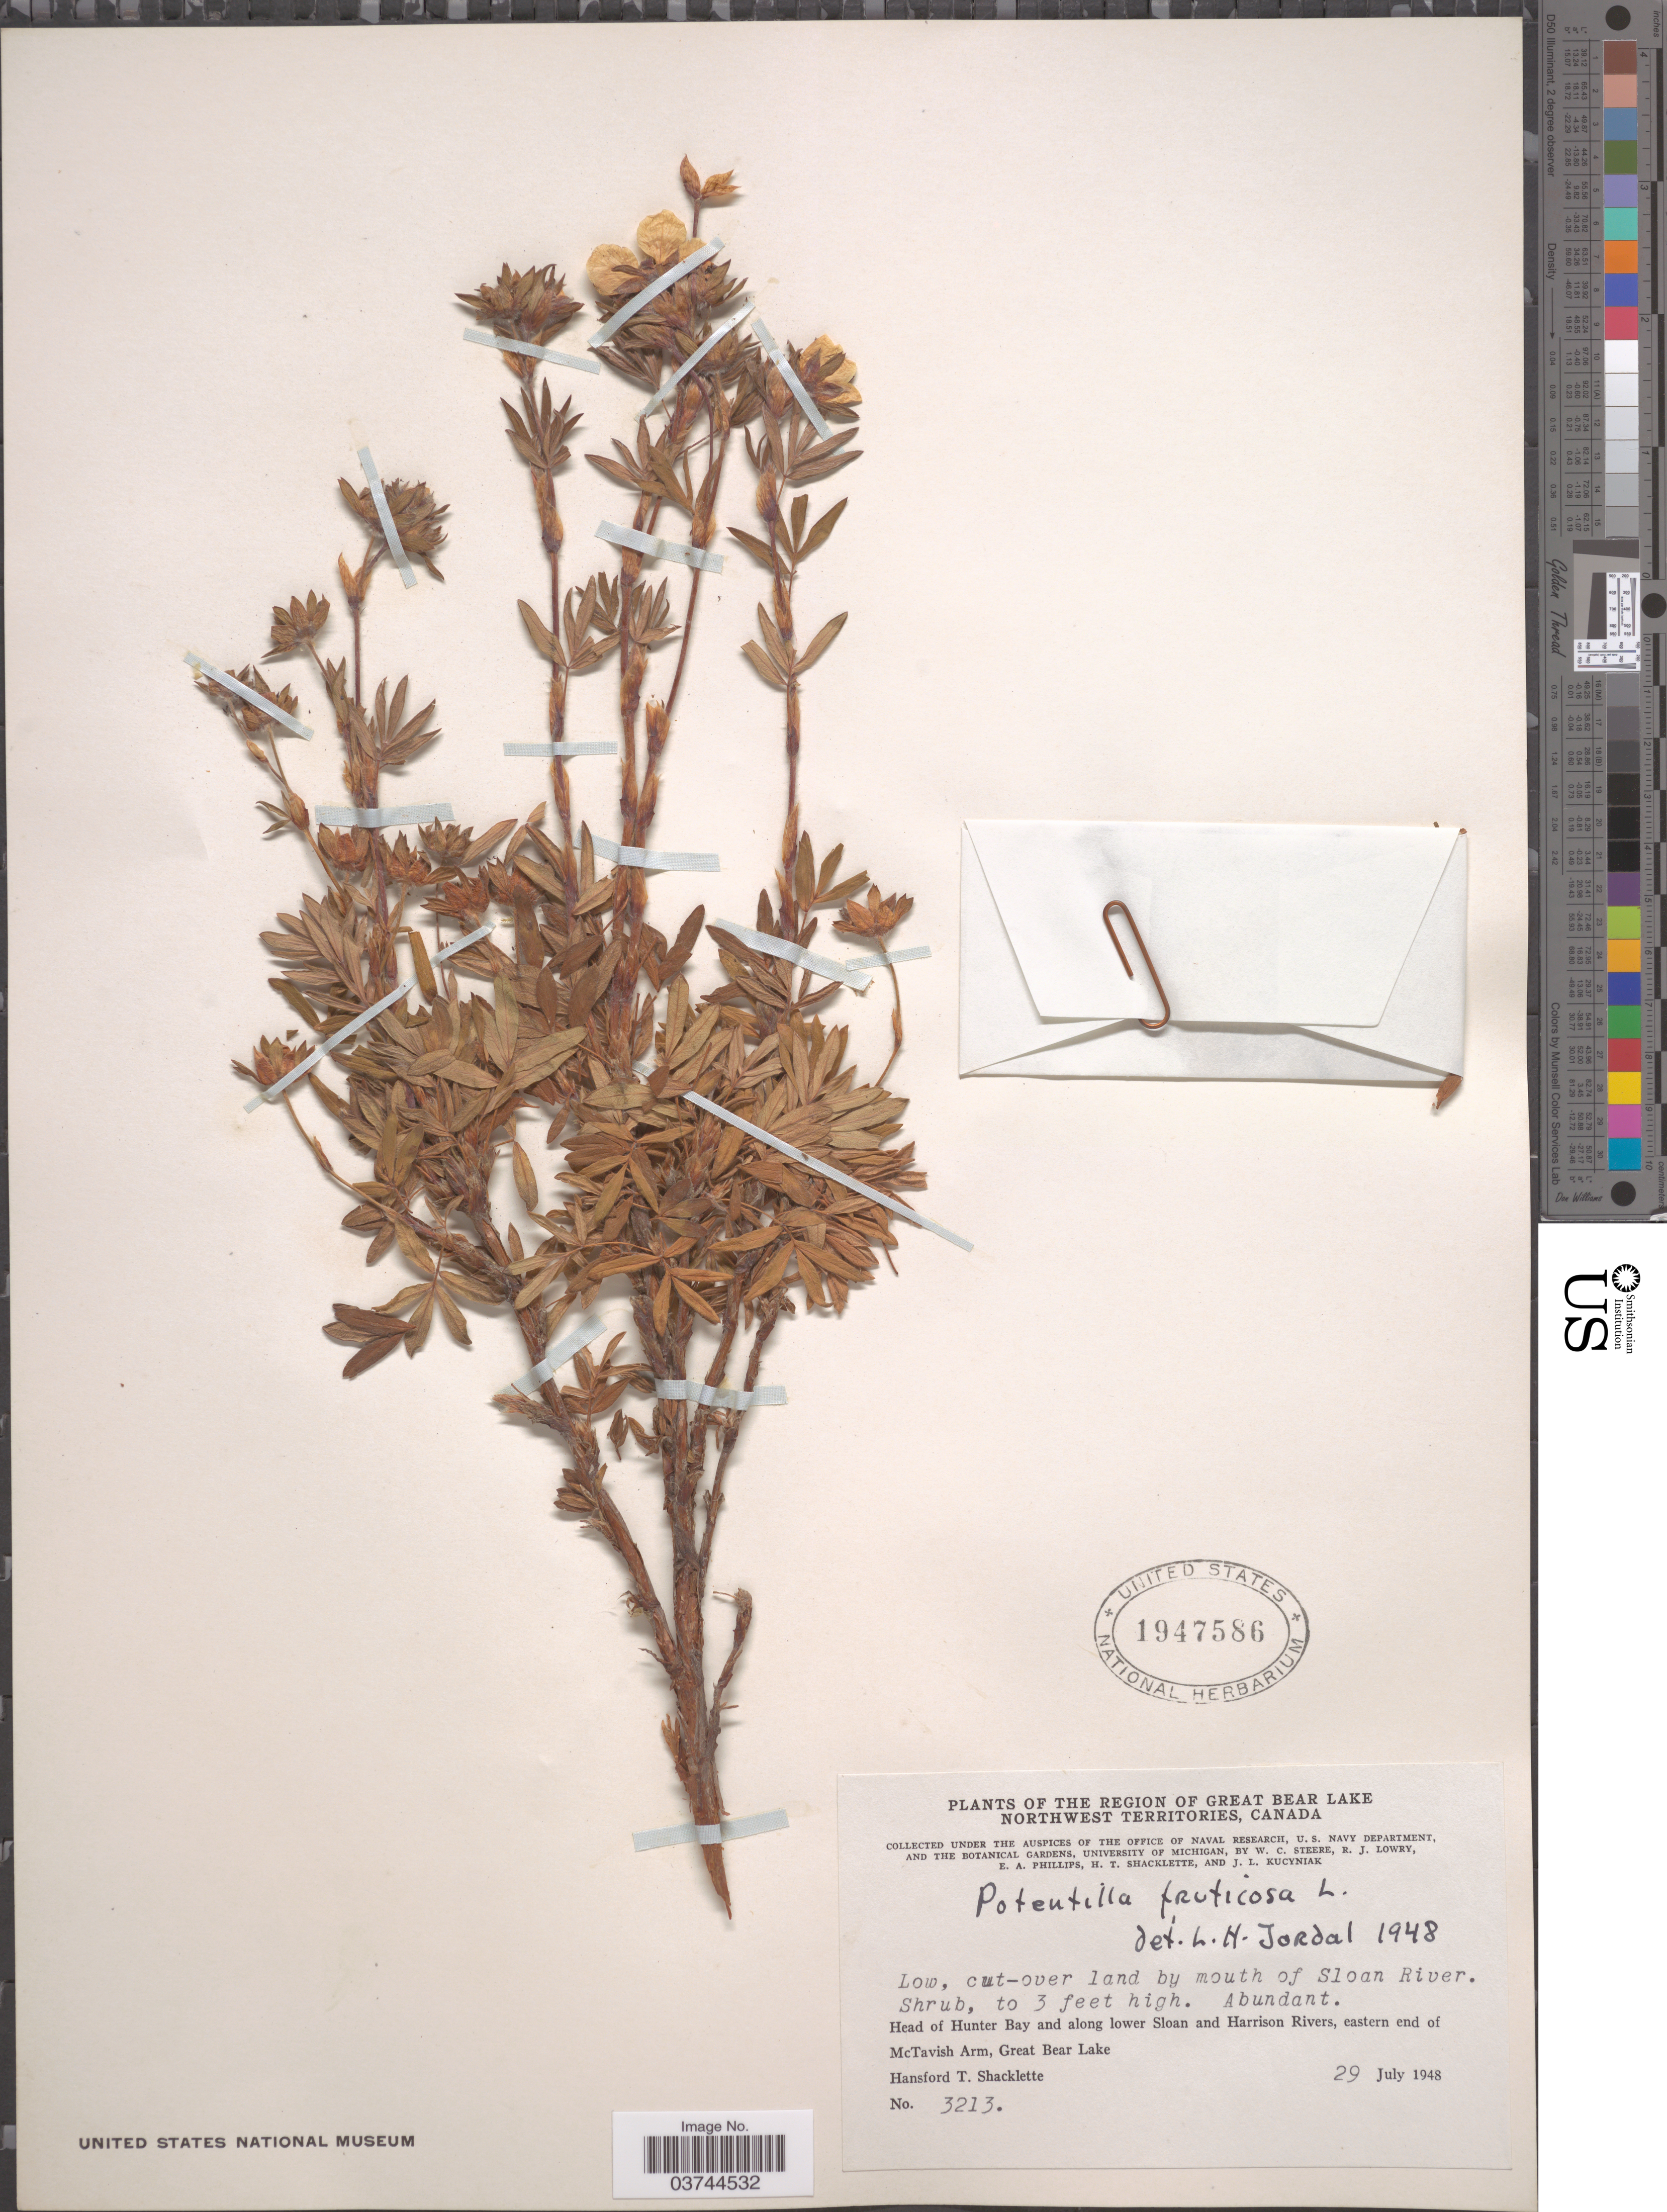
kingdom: Plantae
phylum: Tracheophyta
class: Magnoliopsida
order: Rosales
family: Rosaceae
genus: Dasiphora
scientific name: Dasiphora fruticosa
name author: (L.) Rydb.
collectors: H. Shacklette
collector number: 3213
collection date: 1948-07-29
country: Canada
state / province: Northwest Territories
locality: The Region of Great Bear Lake. cut-over land by mouth of Sloan River. Head of Hunter Bay and along lower Sloan and Harrison Rivers, eastern end of McTavish Arm, Great Bear Lake.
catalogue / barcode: US 1947586